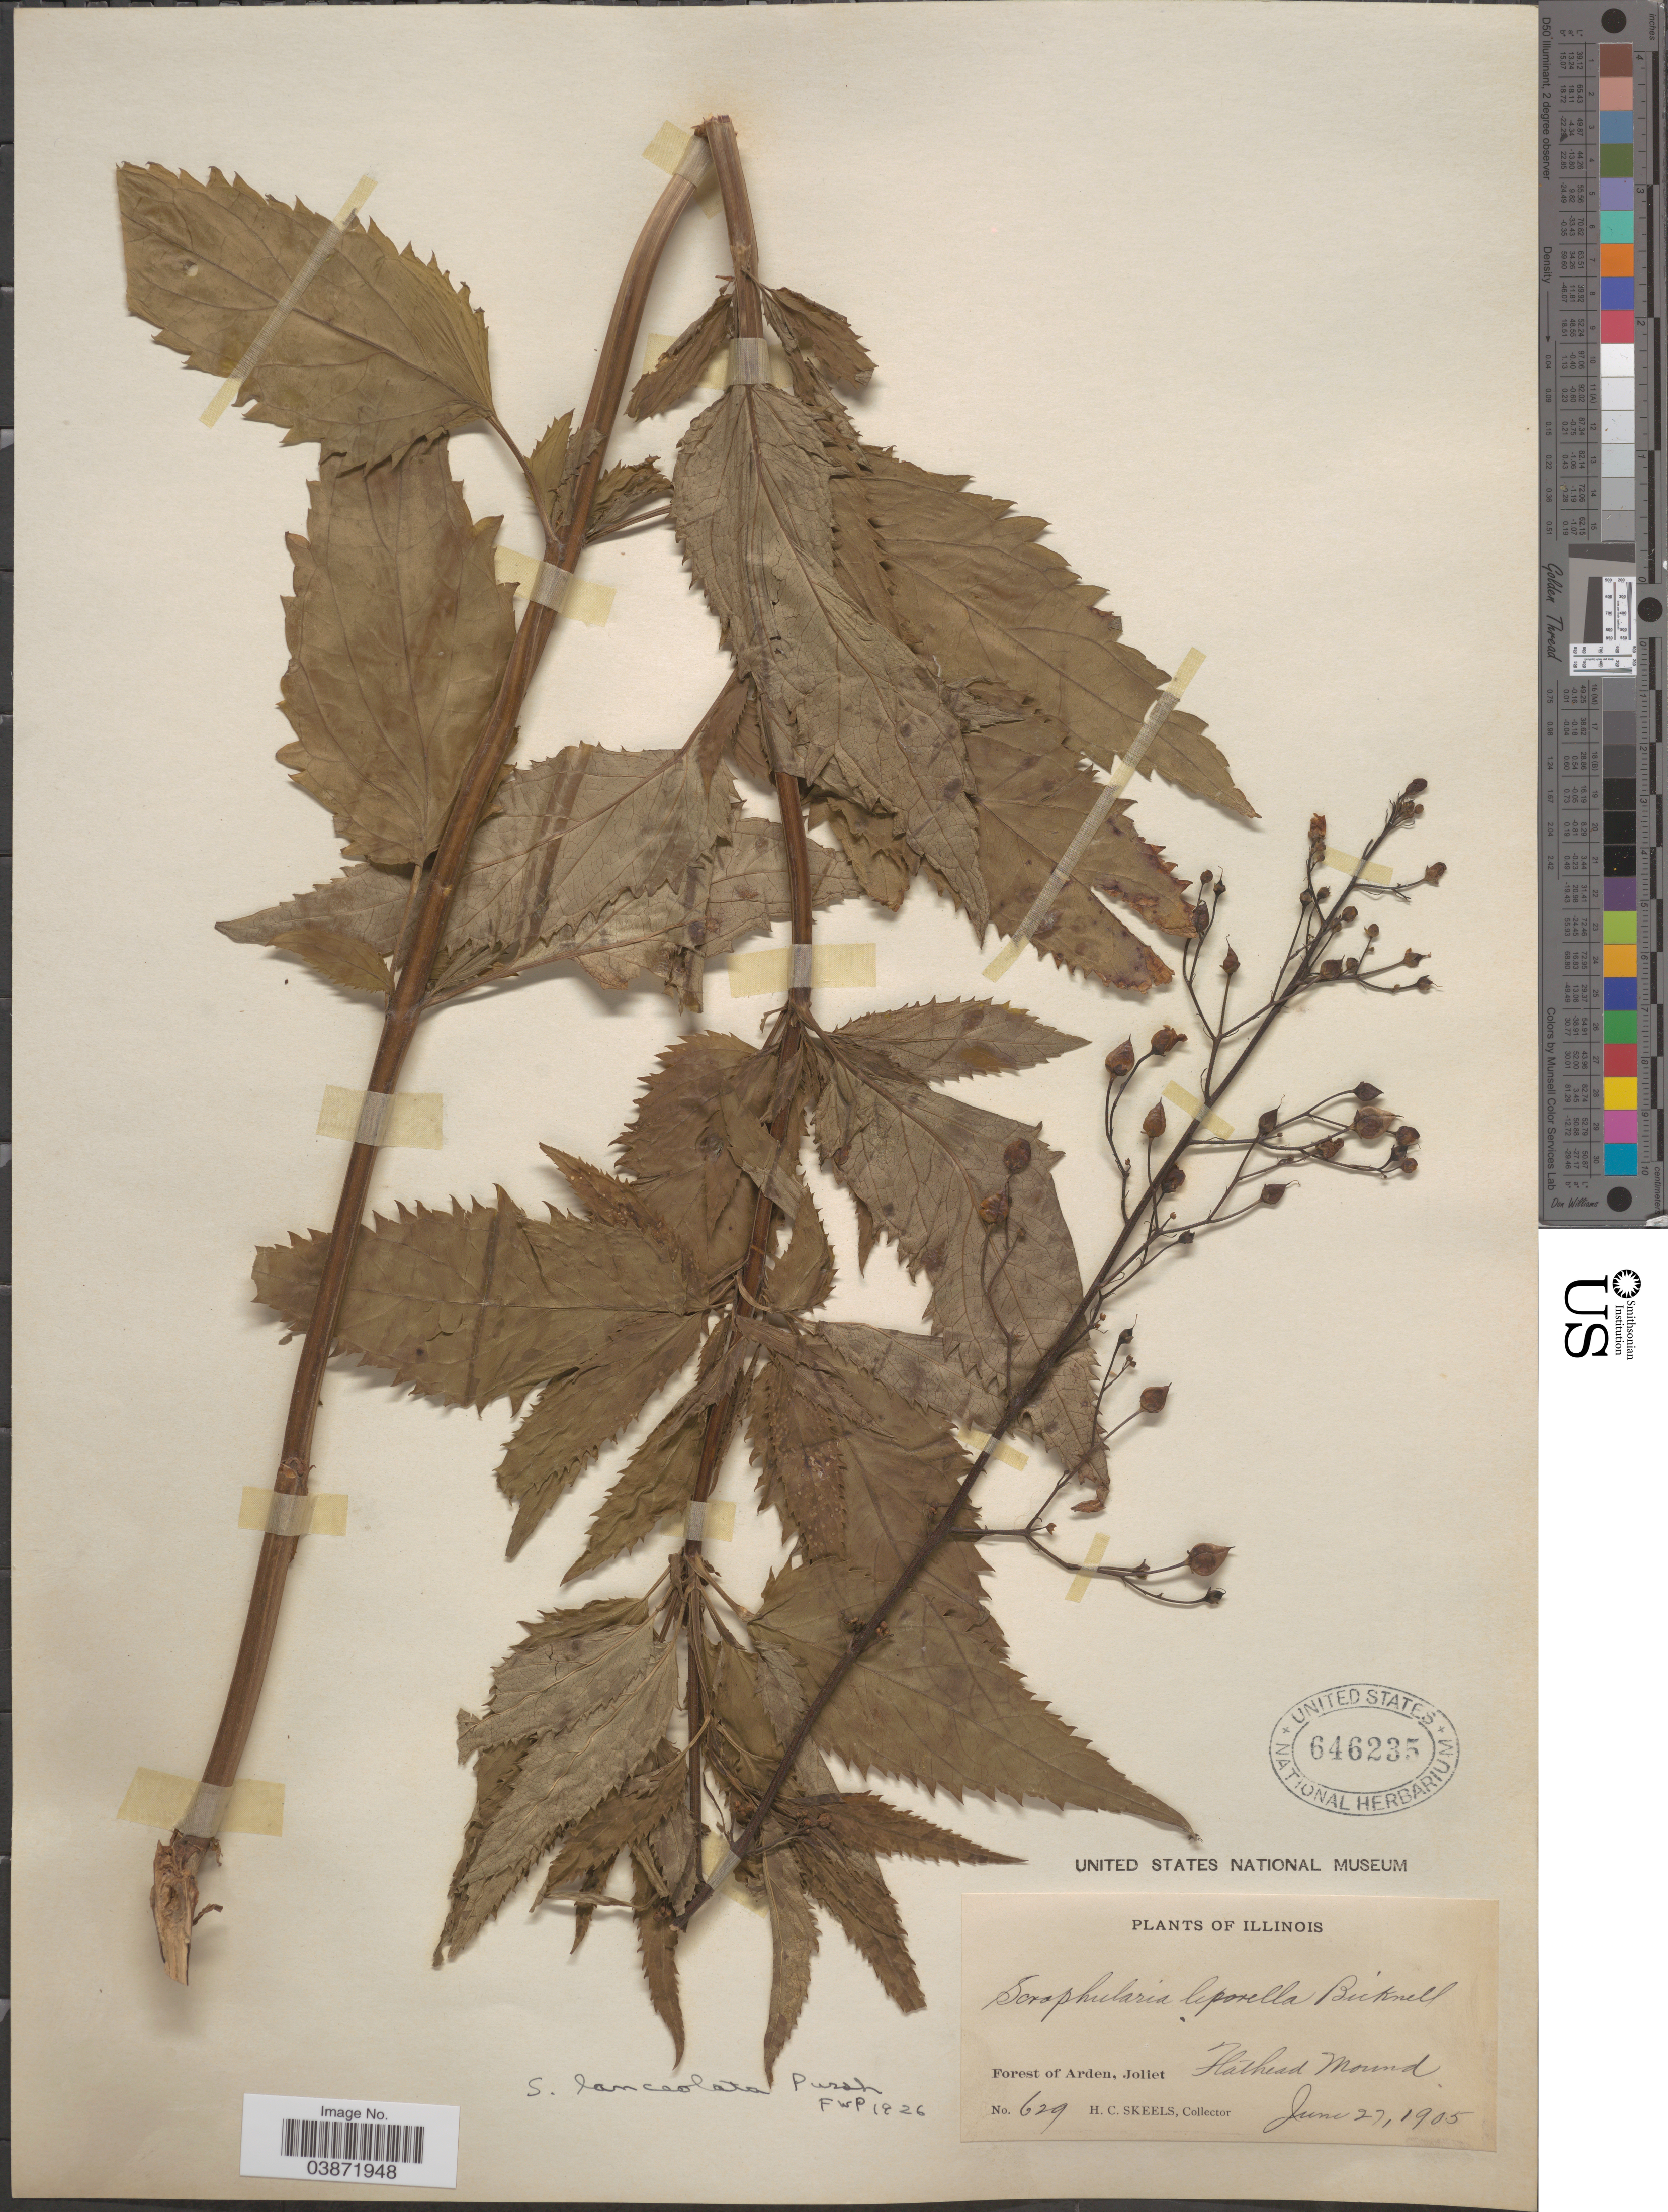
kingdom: Plantae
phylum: Tracheophyta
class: Magnoliopsida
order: Lamiales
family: Scrophulariaceae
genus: Scrophularia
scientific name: Scrophularia lanceolata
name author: Pursh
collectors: H. Skeels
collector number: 629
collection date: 1905-06-27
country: United States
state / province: Illinois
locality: Forest of Arden, Joliet. Flathead Mound.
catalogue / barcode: US 646235